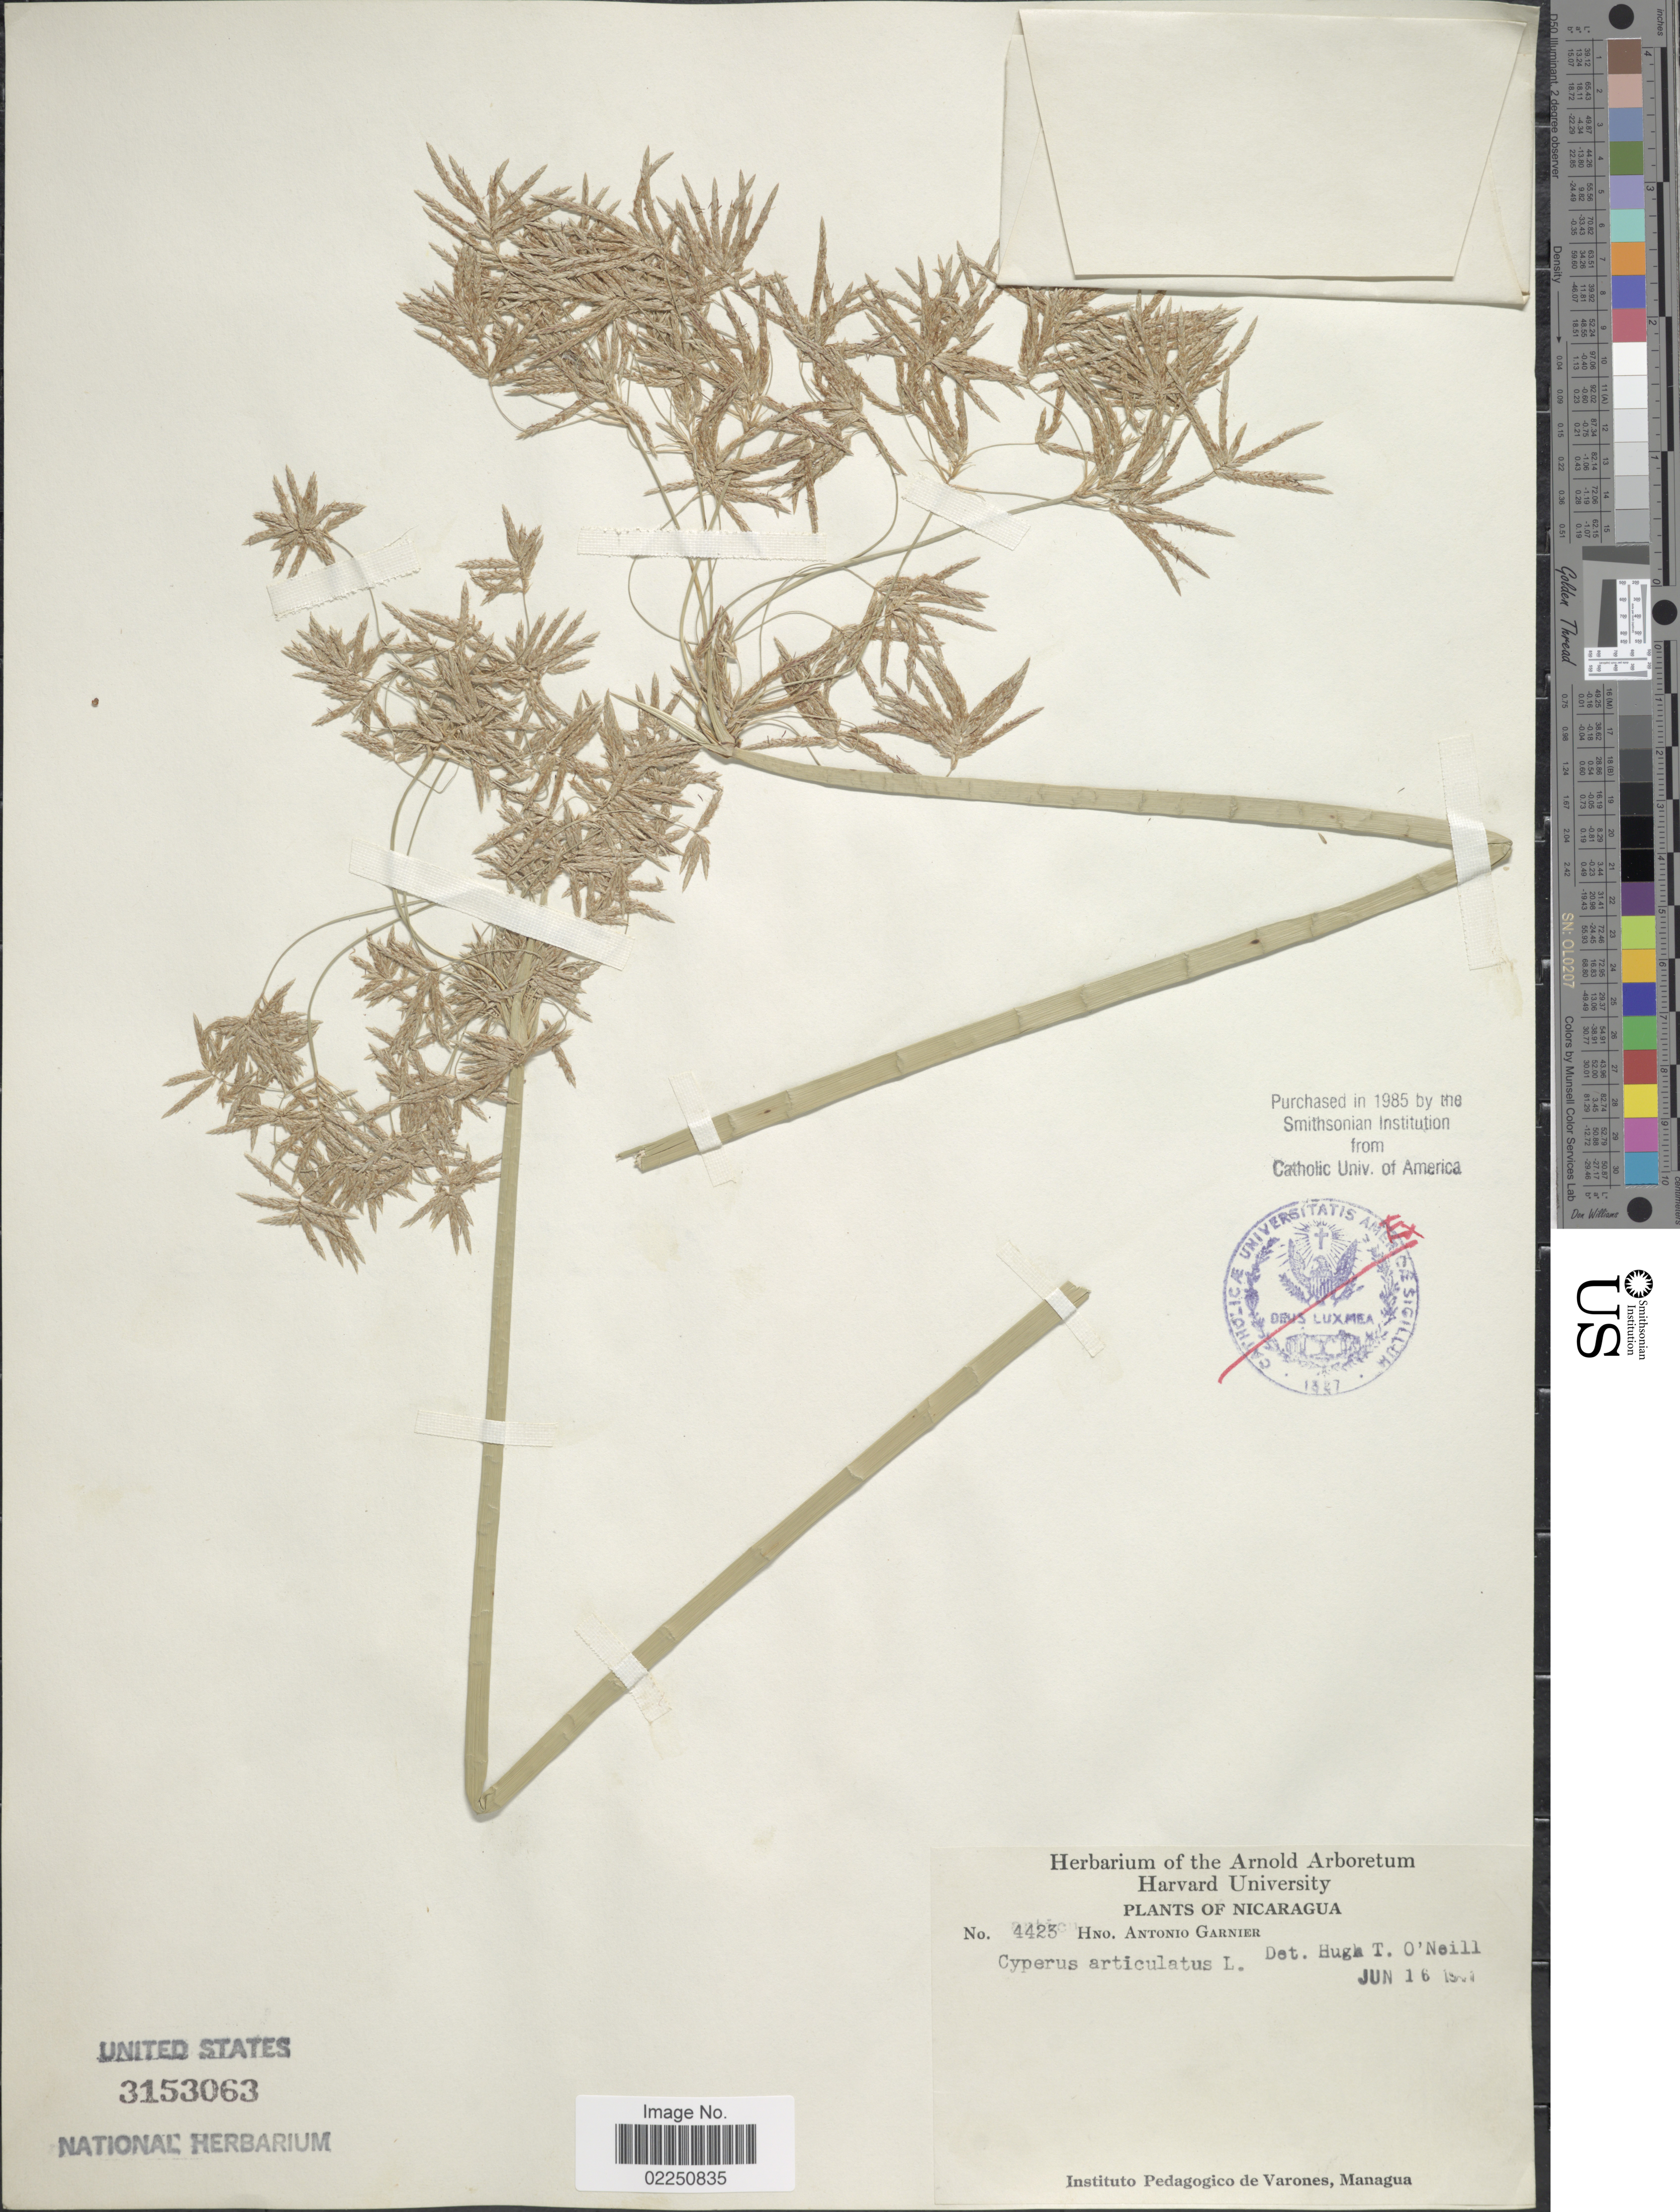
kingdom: Plantae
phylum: Tracheophyta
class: Liliopsida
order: Poales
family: Cyperaceae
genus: Cyperus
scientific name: Cyperus articulatus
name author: L.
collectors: Bro. A. Garnier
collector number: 4423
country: Nicaragua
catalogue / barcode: US 3153063